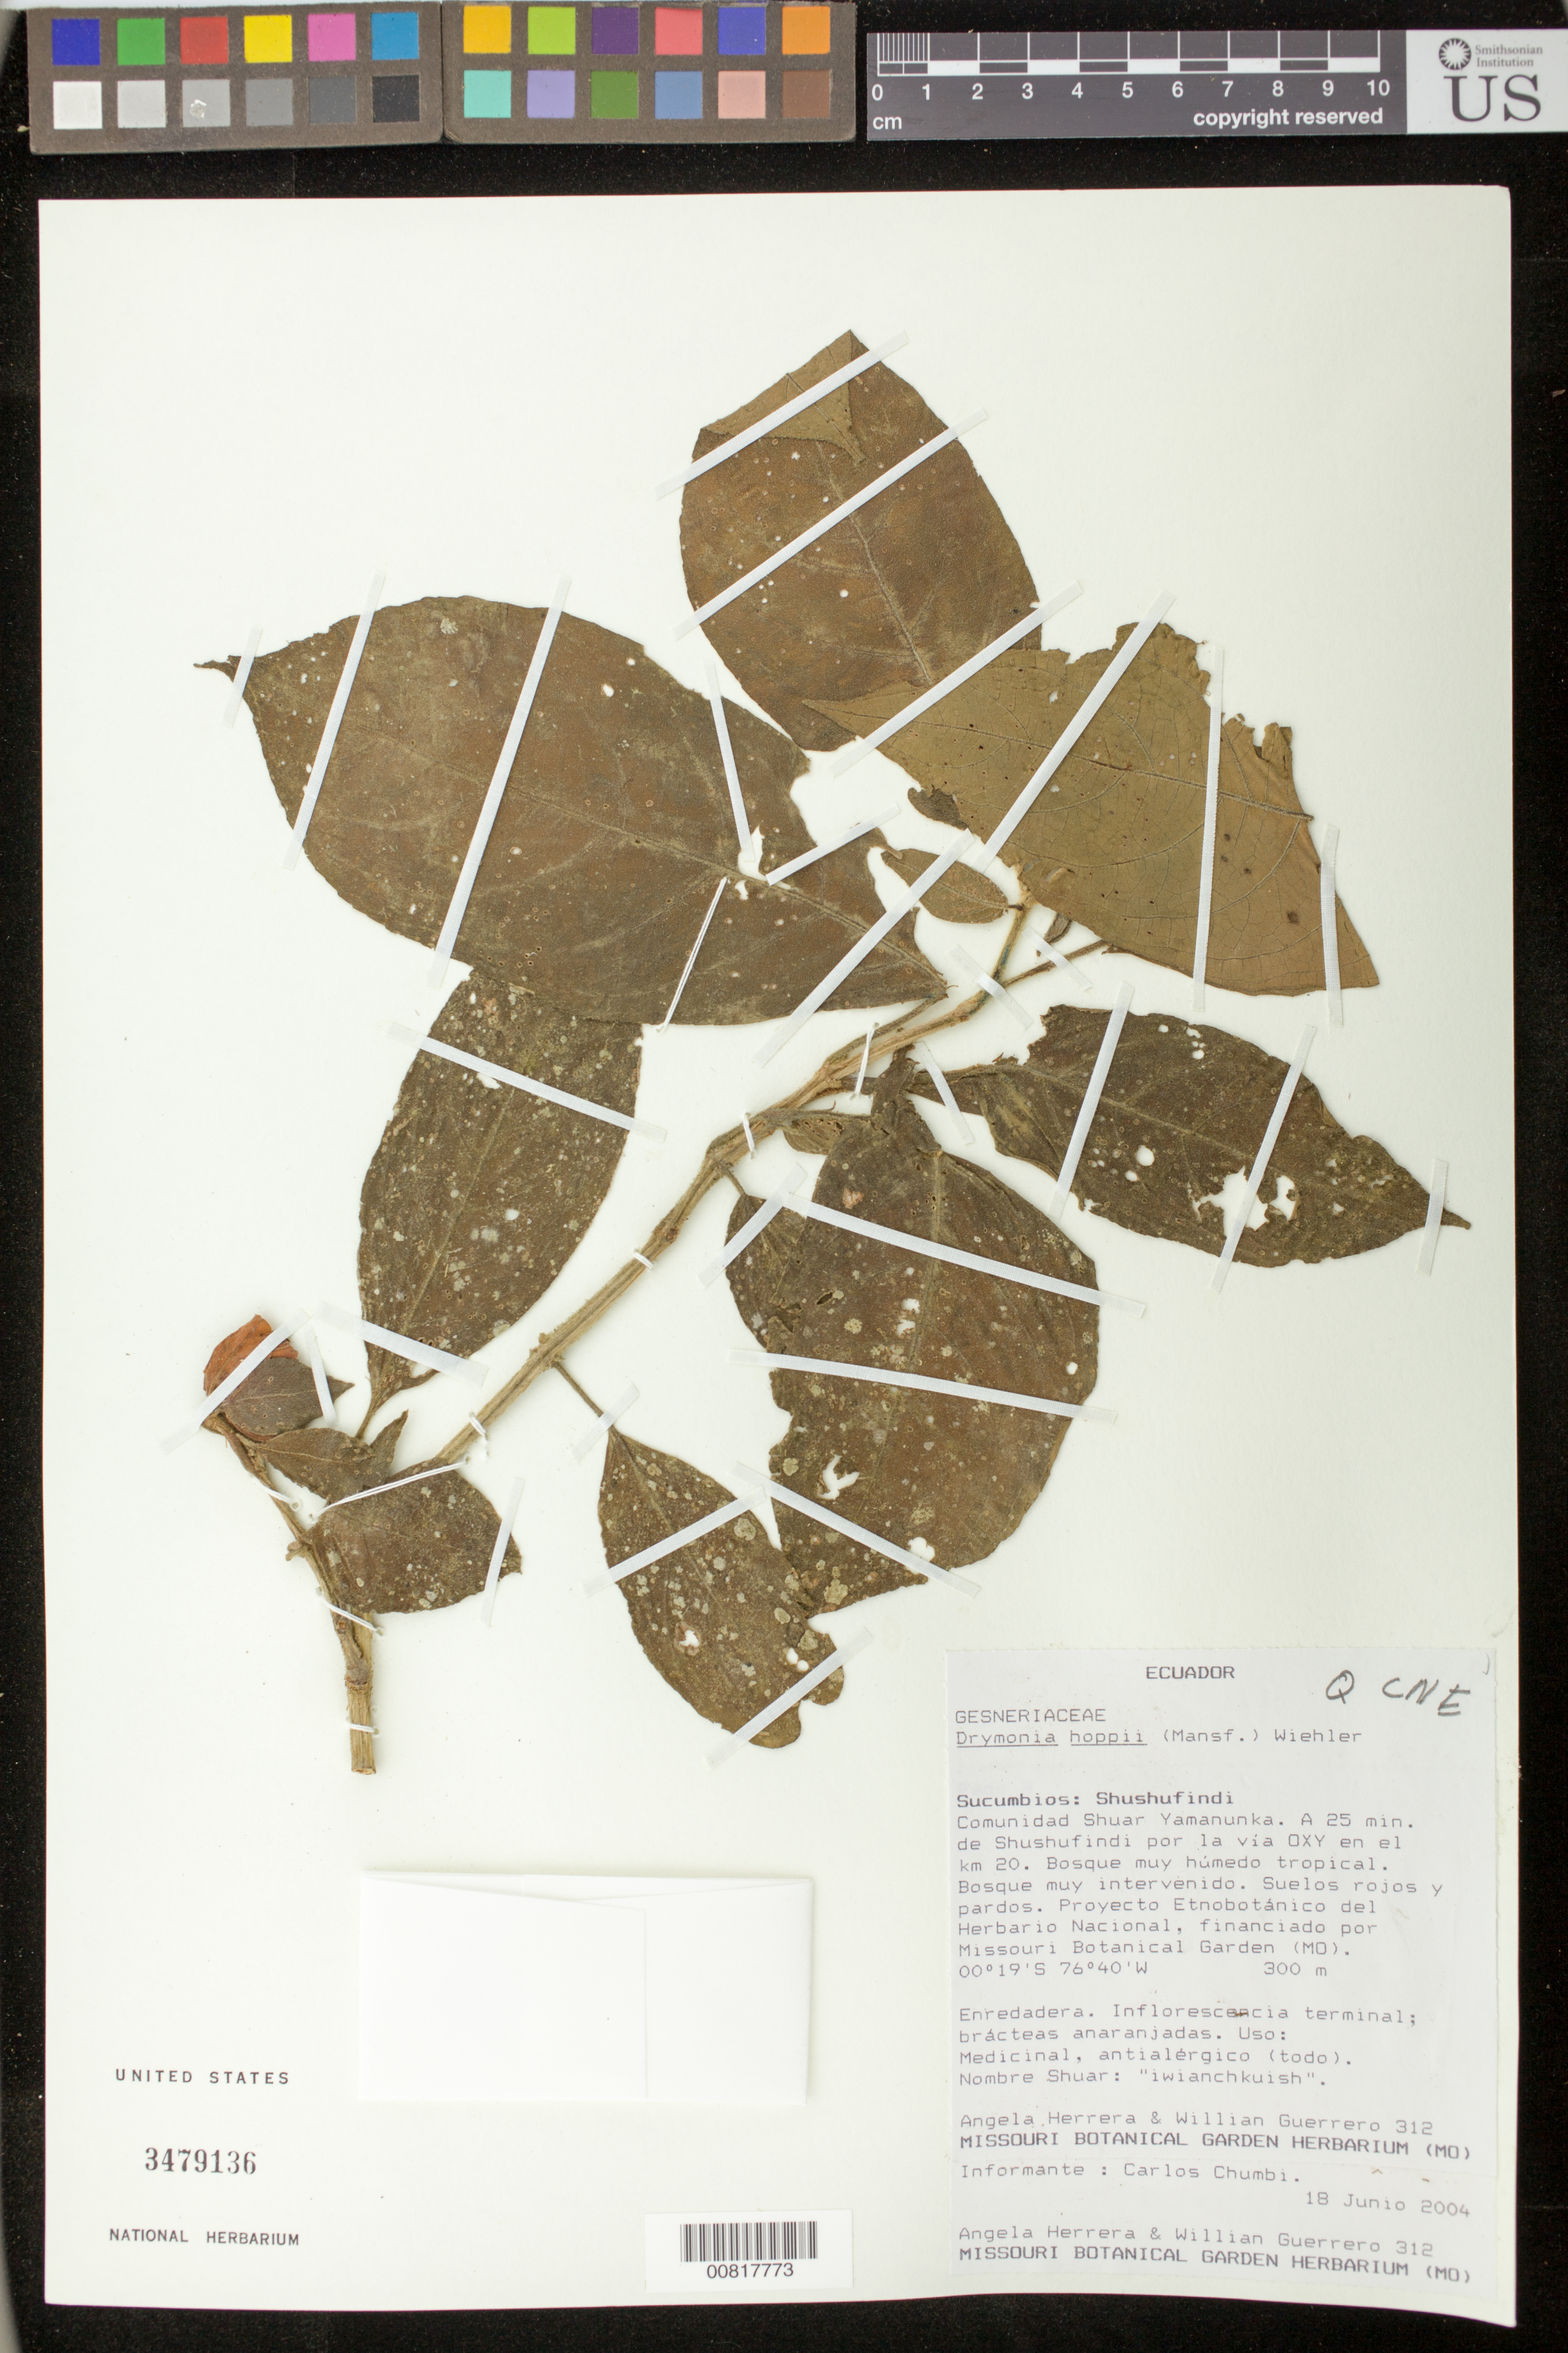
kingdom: Plantae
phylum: Tracheophyta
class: Magnoliopsida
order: Lamiales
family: Gesneriaceae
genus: Drymonia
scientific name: Drymonia hoppii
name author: (Mansf.) Wiehler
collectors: A. Herrera & W. Guerrero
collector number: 312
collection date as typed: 18 Jun 2004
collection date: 2004-06-18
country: Ecuador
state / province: Sucumbíos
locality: Sucumbios: Shushufindi. Comunidad Shuar Yamanunka. A 25 min. de Shushufindi por la via OXY en el km 20.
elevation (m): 300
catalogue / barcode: US 3479136